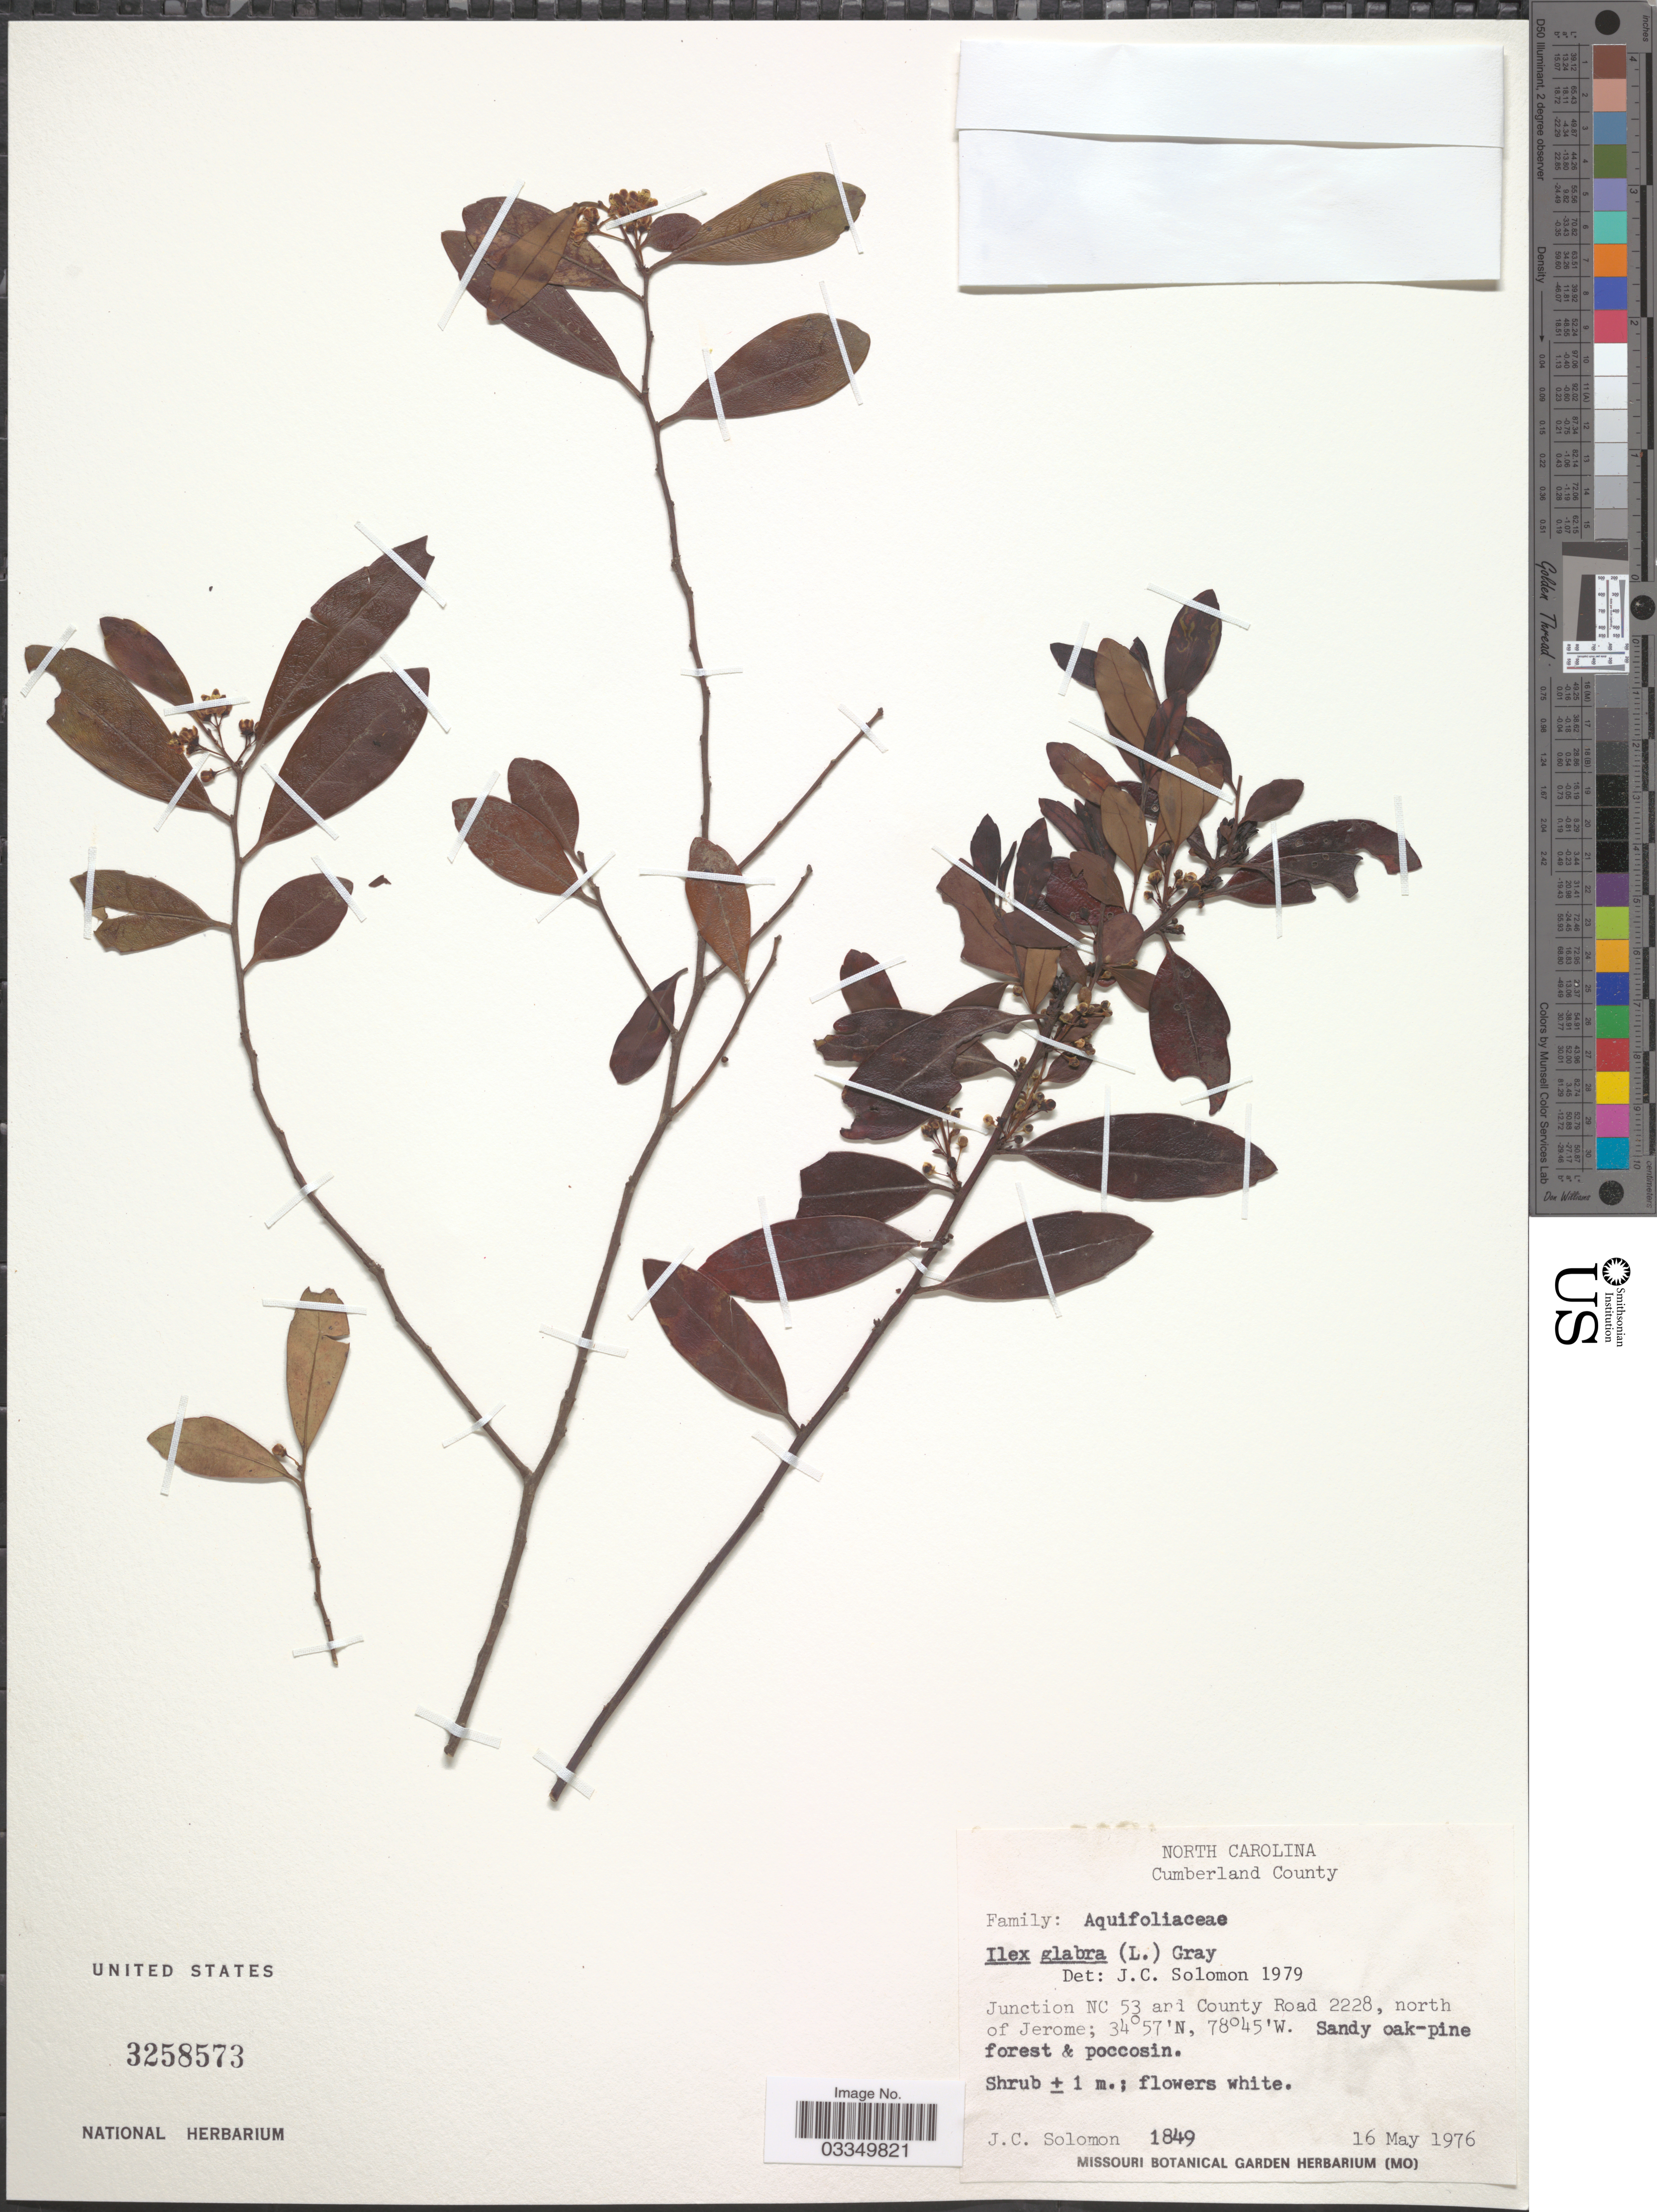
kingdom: Plantae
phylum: Tracheophyta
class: Magnoliopsida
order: Aquifoliales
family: Aquifoliaceae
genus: Ilex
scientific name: Ilex glabra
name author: (L.) A. Gray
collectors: J. C. Solomon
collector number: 1849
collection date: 1976-05-16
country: United States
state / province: North Carolina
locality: Cumberland County. Junction NC 53 and County Road 2228, north of Jerome.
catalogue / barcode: US 3258573